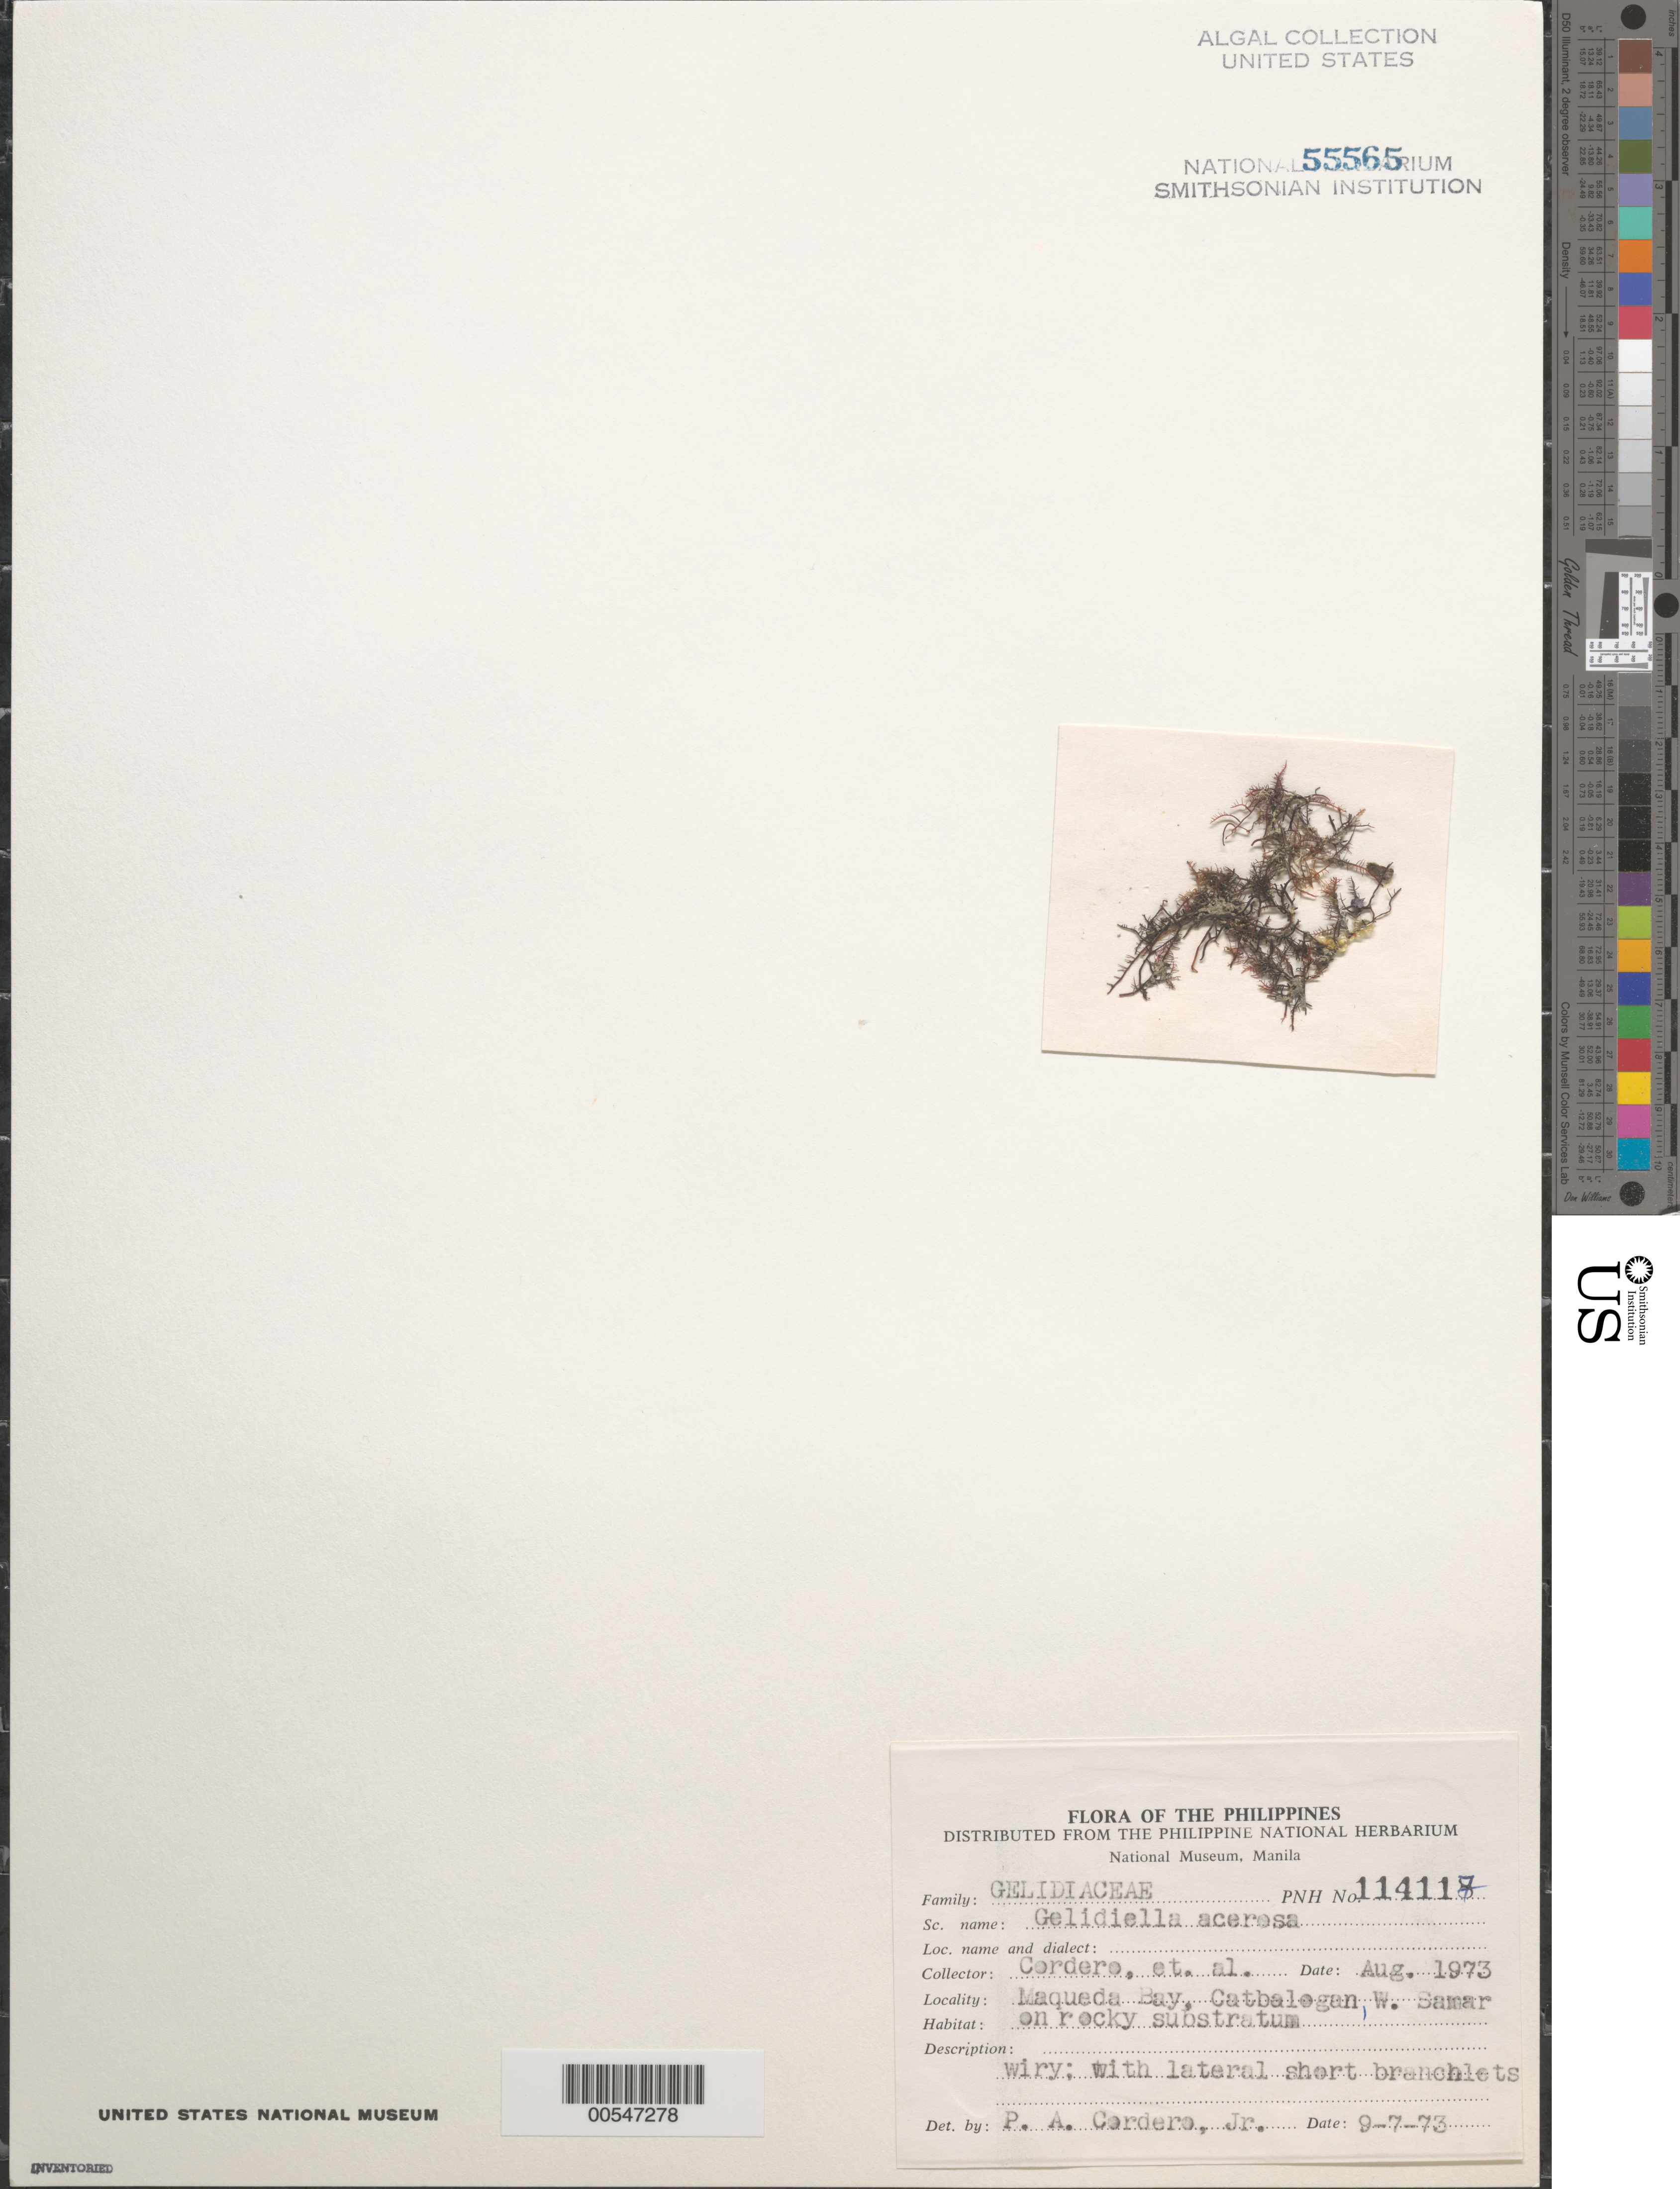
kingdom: Plantae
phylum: Rhodophyta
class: Florideophyceae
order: Gelidiales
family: Gelidiellaceae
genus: Gelidiella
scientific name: Gelidiella acerosa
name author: (Forssk.) Feldmann & G. Hamel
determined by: Cordero, P. A., Jr.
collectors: P. A. Cordero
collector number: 114117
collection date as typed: Aug 1973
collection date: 1973-08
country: Philippines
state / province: Eastern Visayas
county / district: Western Samar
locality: Maqueda bay, catbalogan, west samar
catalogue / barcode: US 55565